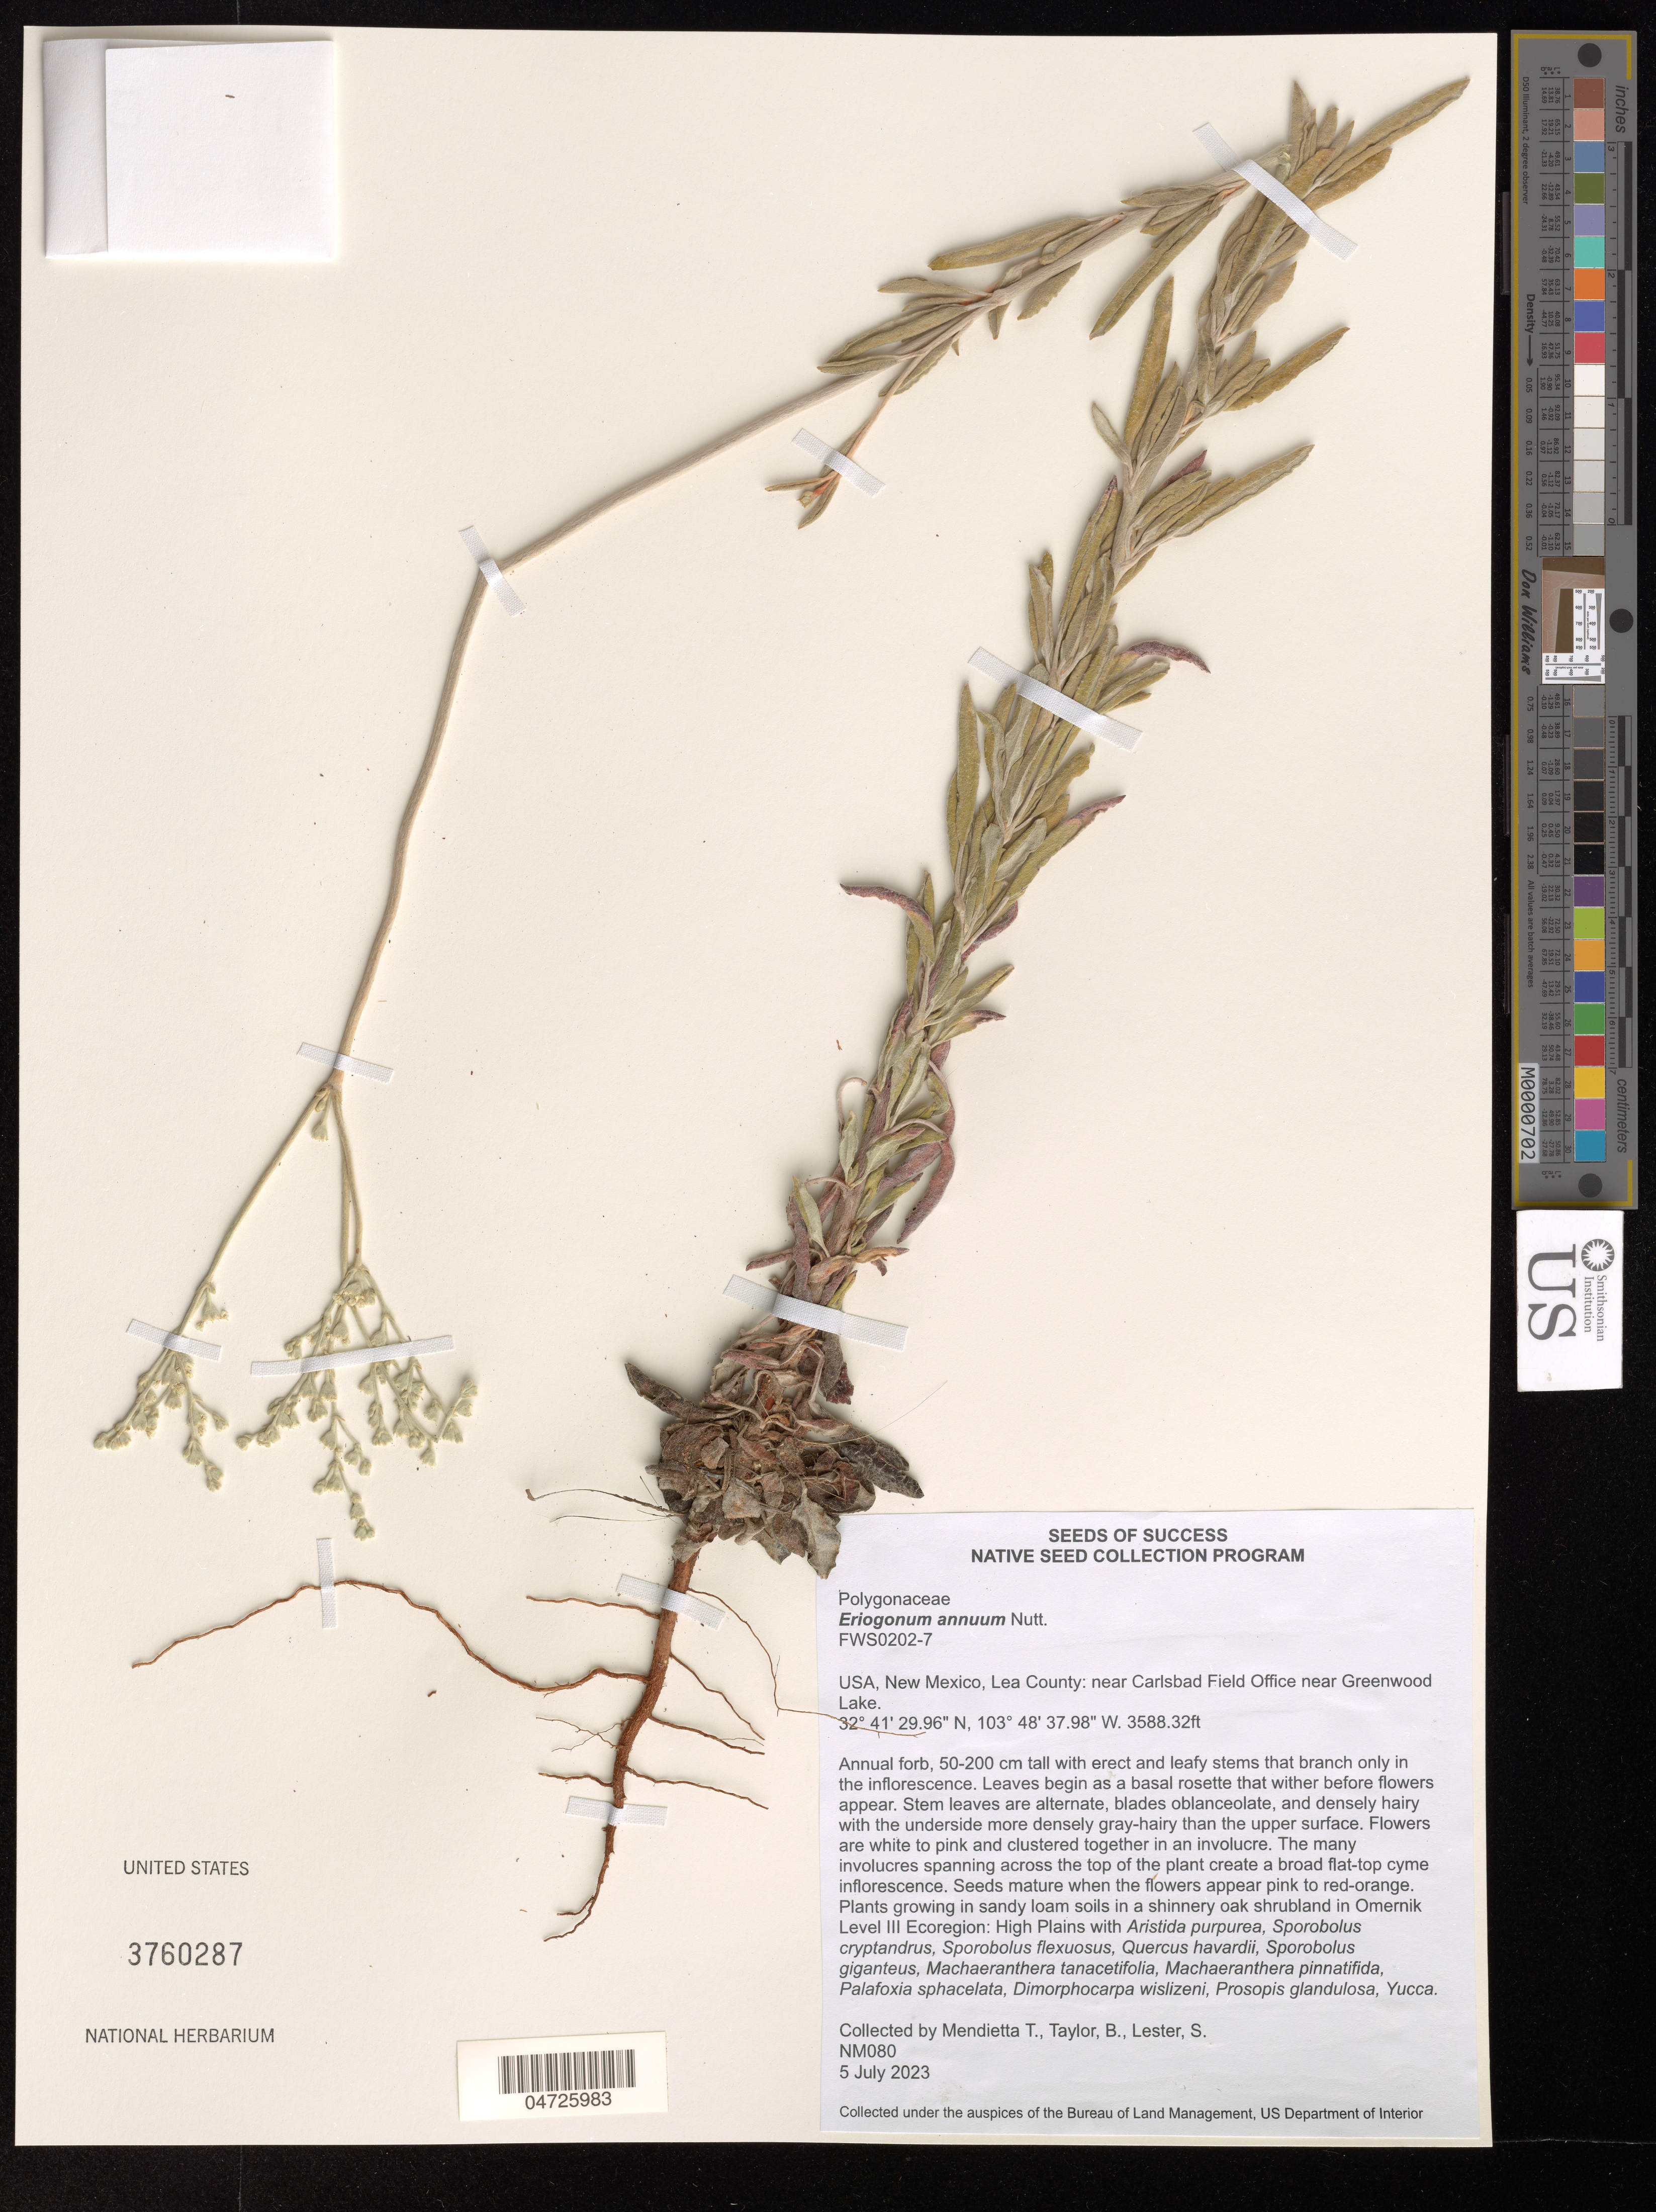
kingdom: Plantae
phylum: Tracheophyta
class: Magnoliopsida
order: Caryophyllales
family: Polygonaceae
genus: Eriogonum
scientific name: Eriogonum annuum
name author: Nutt.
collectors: T. Mendietta & B. Taylor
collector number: NM080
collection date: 2023-07-05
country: United States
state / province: New Mexico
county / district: Lea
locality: Lea County: near Carlsbad Field Office near Greenwood Lake.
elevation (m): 1093.72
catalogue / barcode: US 3760287